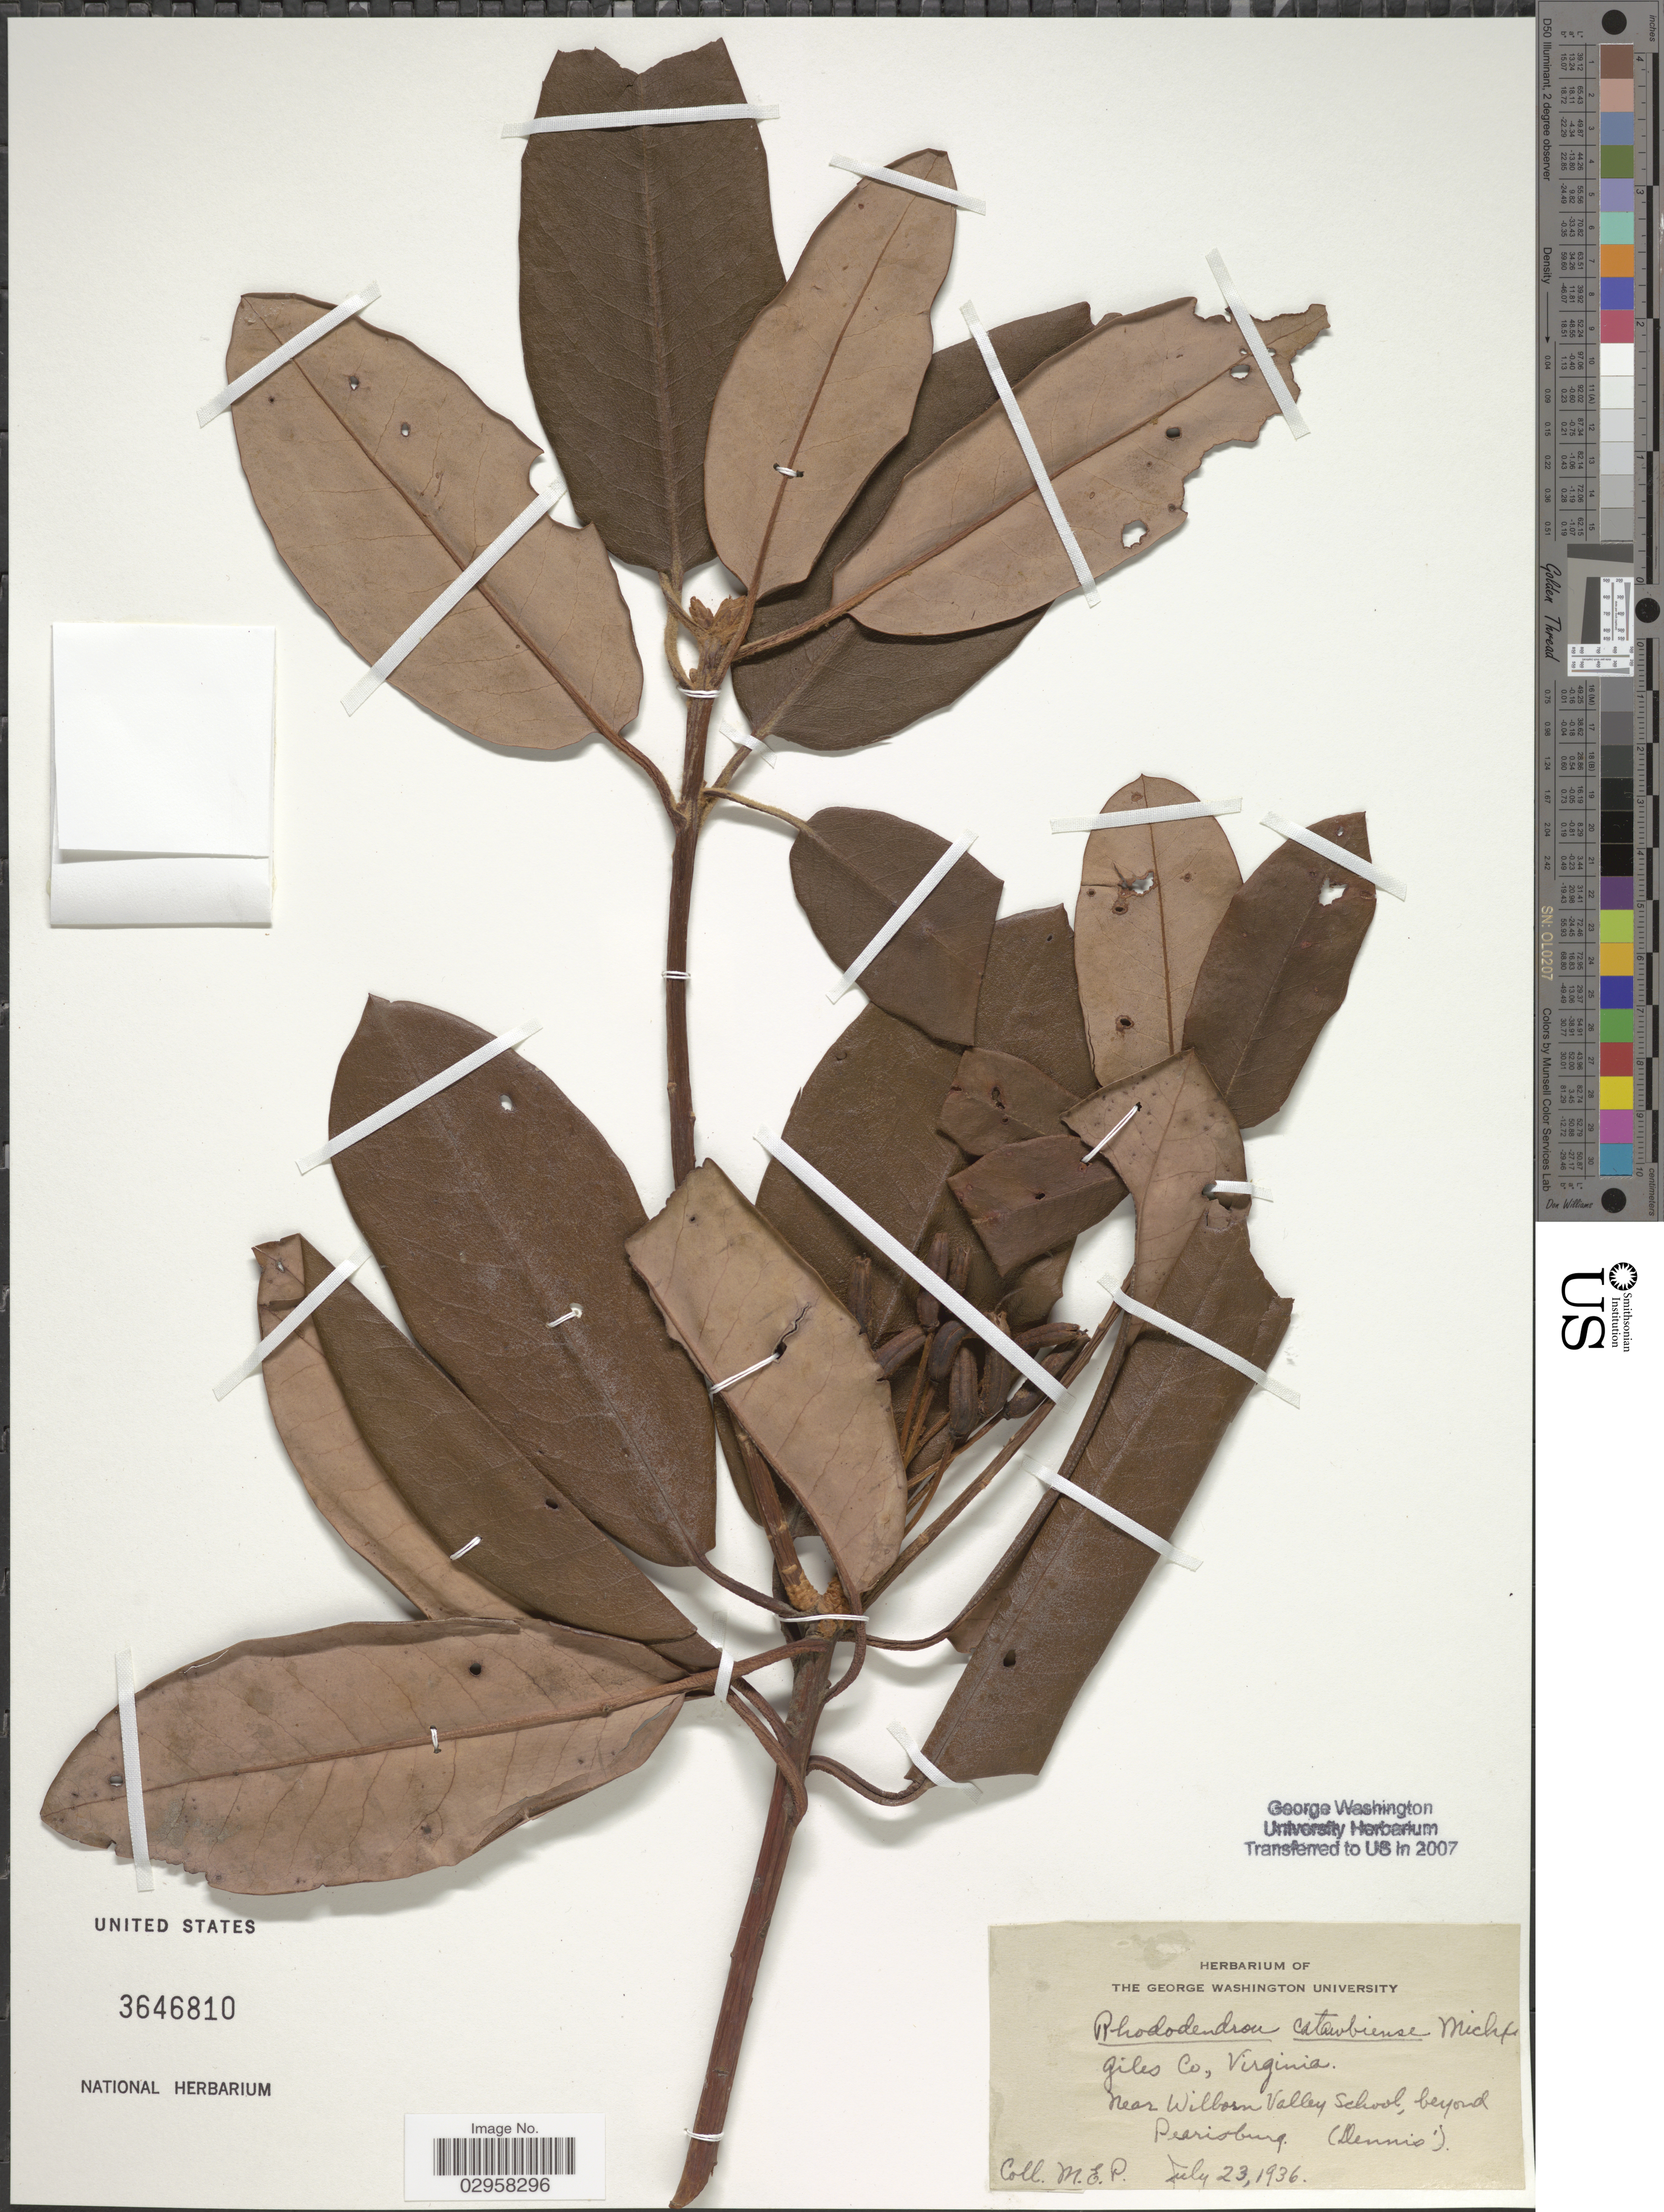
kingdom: Plantae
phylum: Tracheophyta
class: Magnoliopsida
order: Ericales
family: Ericaceae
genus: Rhododendron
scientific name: Rhododendron catawbiense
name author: Michx.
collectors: M.E.P.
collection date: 1936-07-23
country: United States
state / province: Virginia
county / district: Giles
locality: Near Wilborn Valley School, beyond Pearisburg (Dennis').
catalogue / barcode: US 3646810